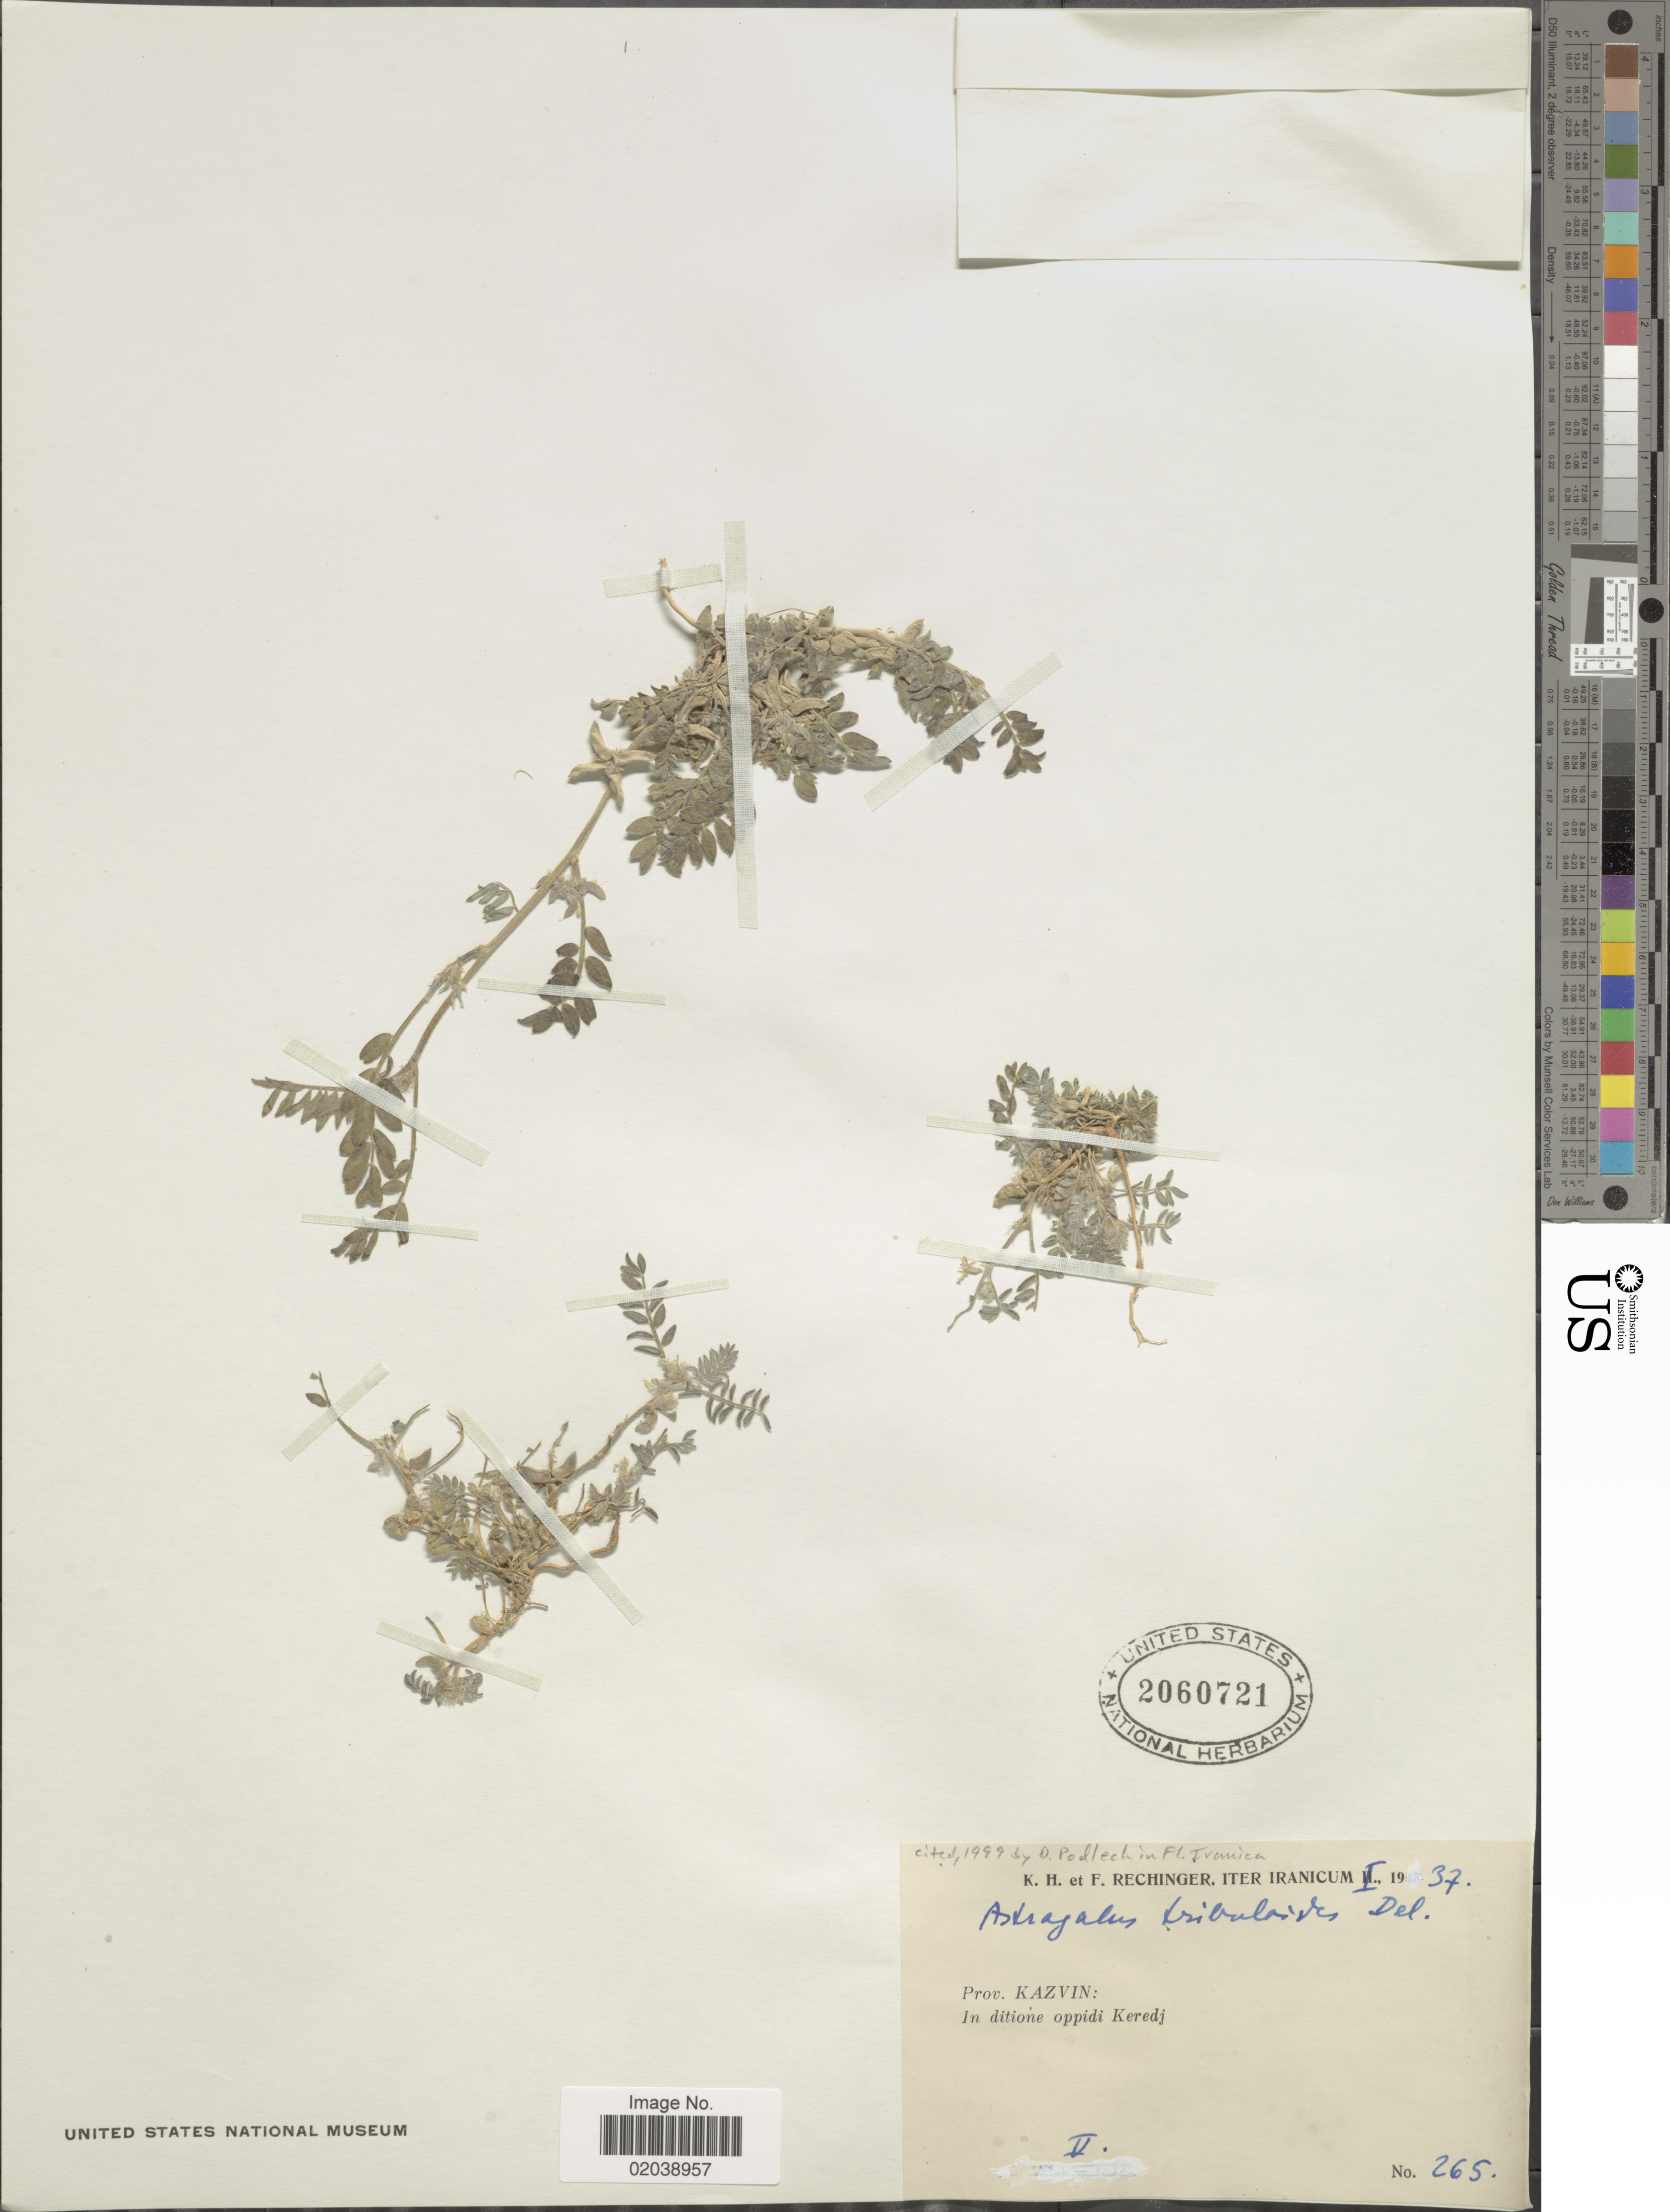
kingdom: Plantae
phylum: Tracheophyta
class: Magnoliopsida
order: Fabales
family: Fabaceae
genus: Astragalus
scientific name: Astragalus tribuloides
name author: Delile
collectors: K. H. Rechinger & F. Rechinger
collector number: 265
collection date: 1937-05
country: Iran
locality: Iter Iranicum, Prov. Kazvin: In ditione oppidi Keredj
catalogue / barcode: US 2060721